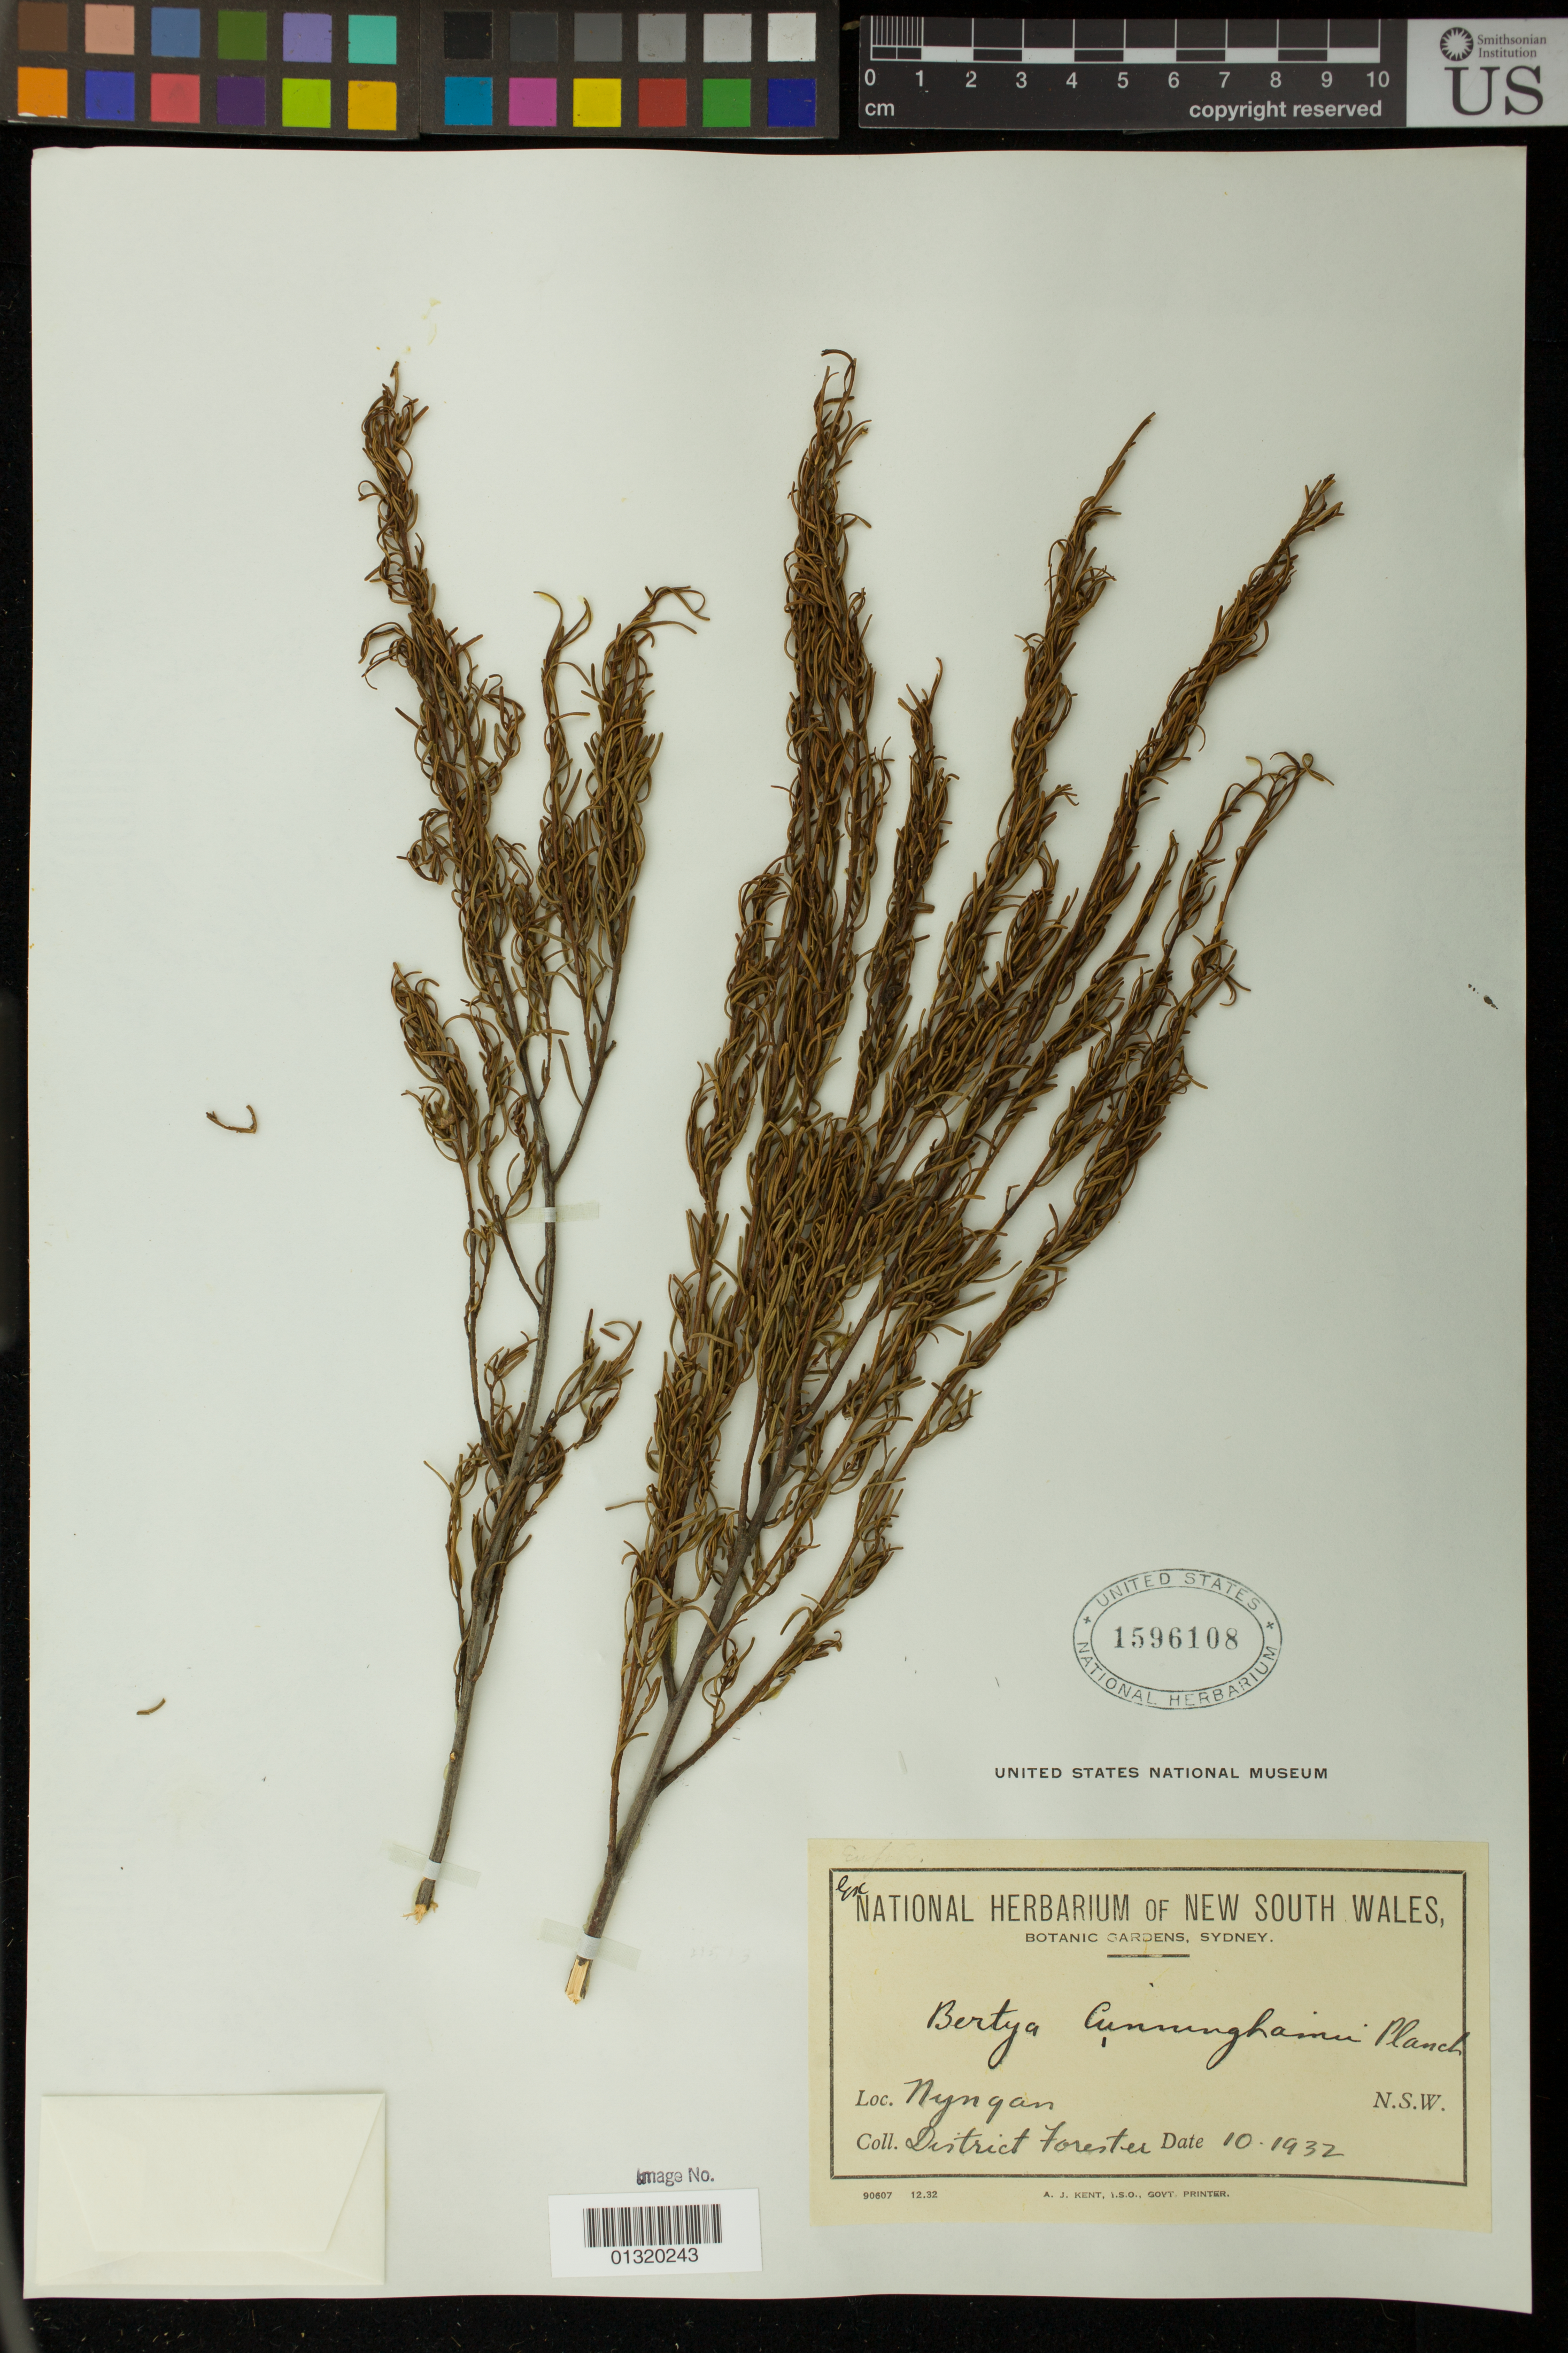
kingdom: Plantae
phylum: Tracheophyta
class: Magnoliopsida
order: Malpighiales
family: Euphorbiaceae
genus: Bertya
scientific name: Bertya cunninghamii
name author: Planch.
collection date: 1932-10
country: Australia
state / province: New South Wales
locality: Nyngan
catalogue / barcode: US 1596108